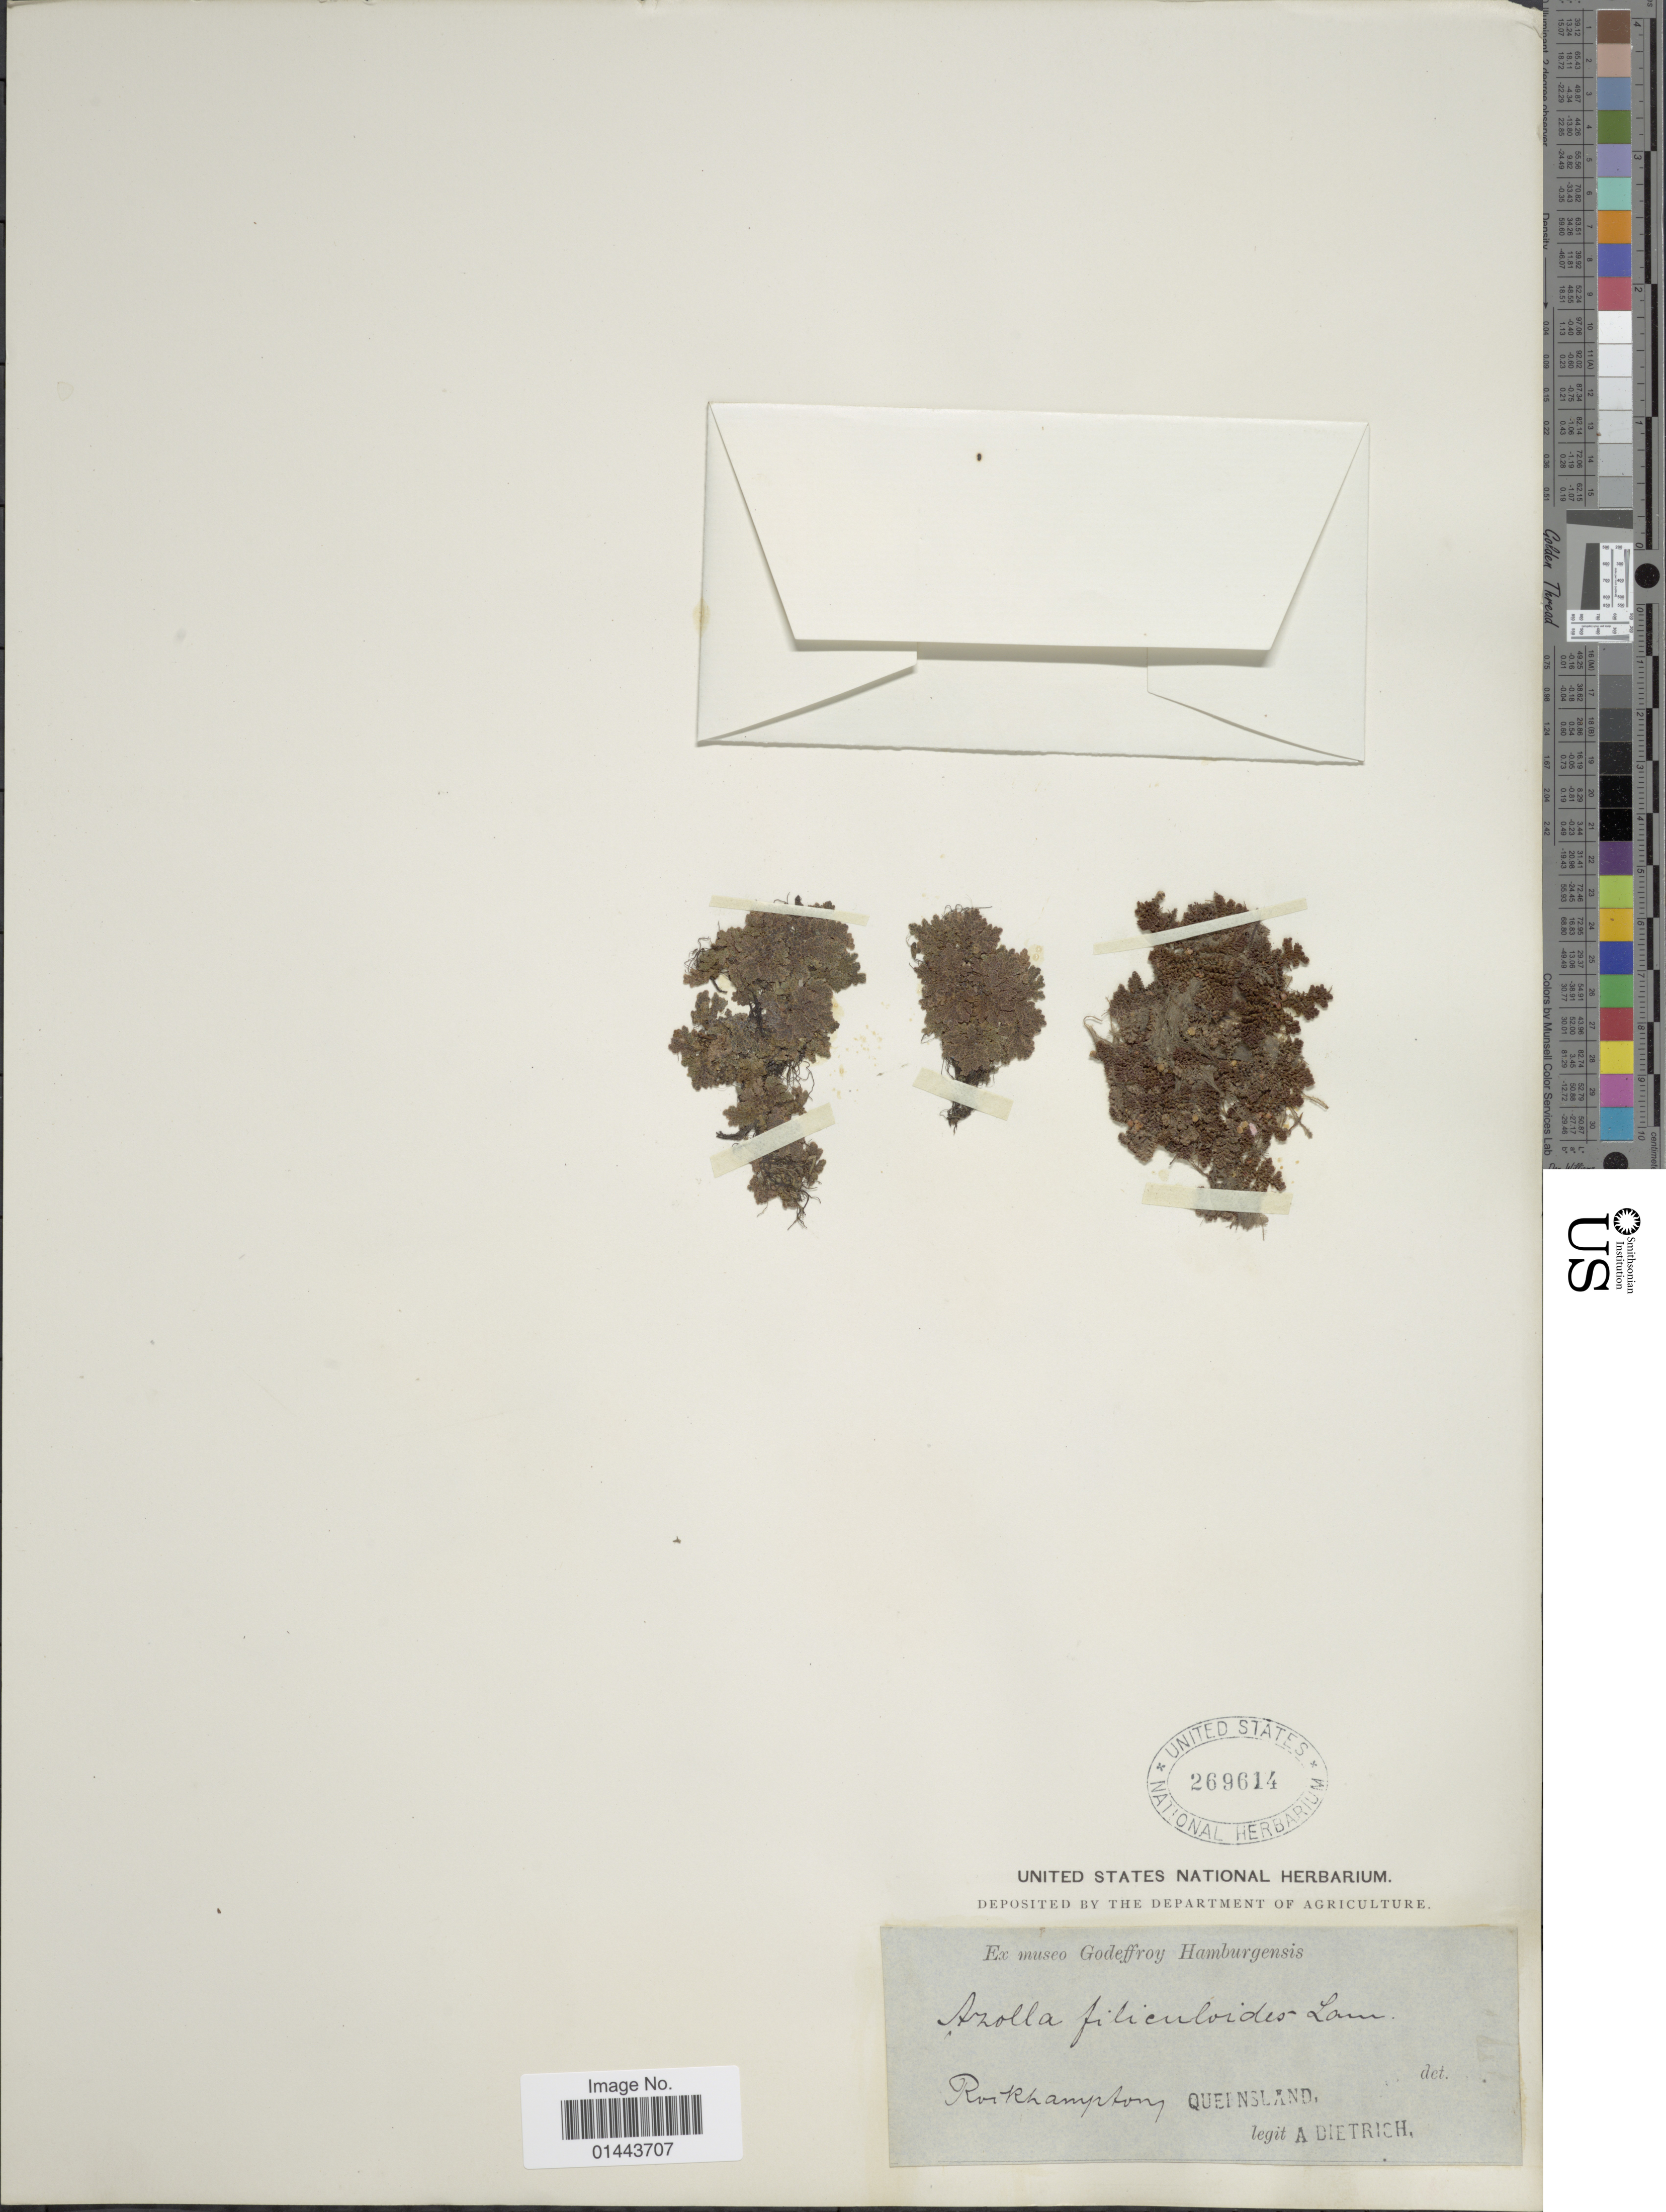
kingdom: Plantae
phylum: Tracheophyta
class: Polypodiopsida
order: Salviniales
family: Salviniaceae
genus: Azolla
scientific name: Azolla filiculoides var. rubra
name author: (R. Br.) Strasburger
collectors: A. Dietrich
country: Australia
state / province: Queensland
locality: Rockhampton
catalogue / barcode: US 269614